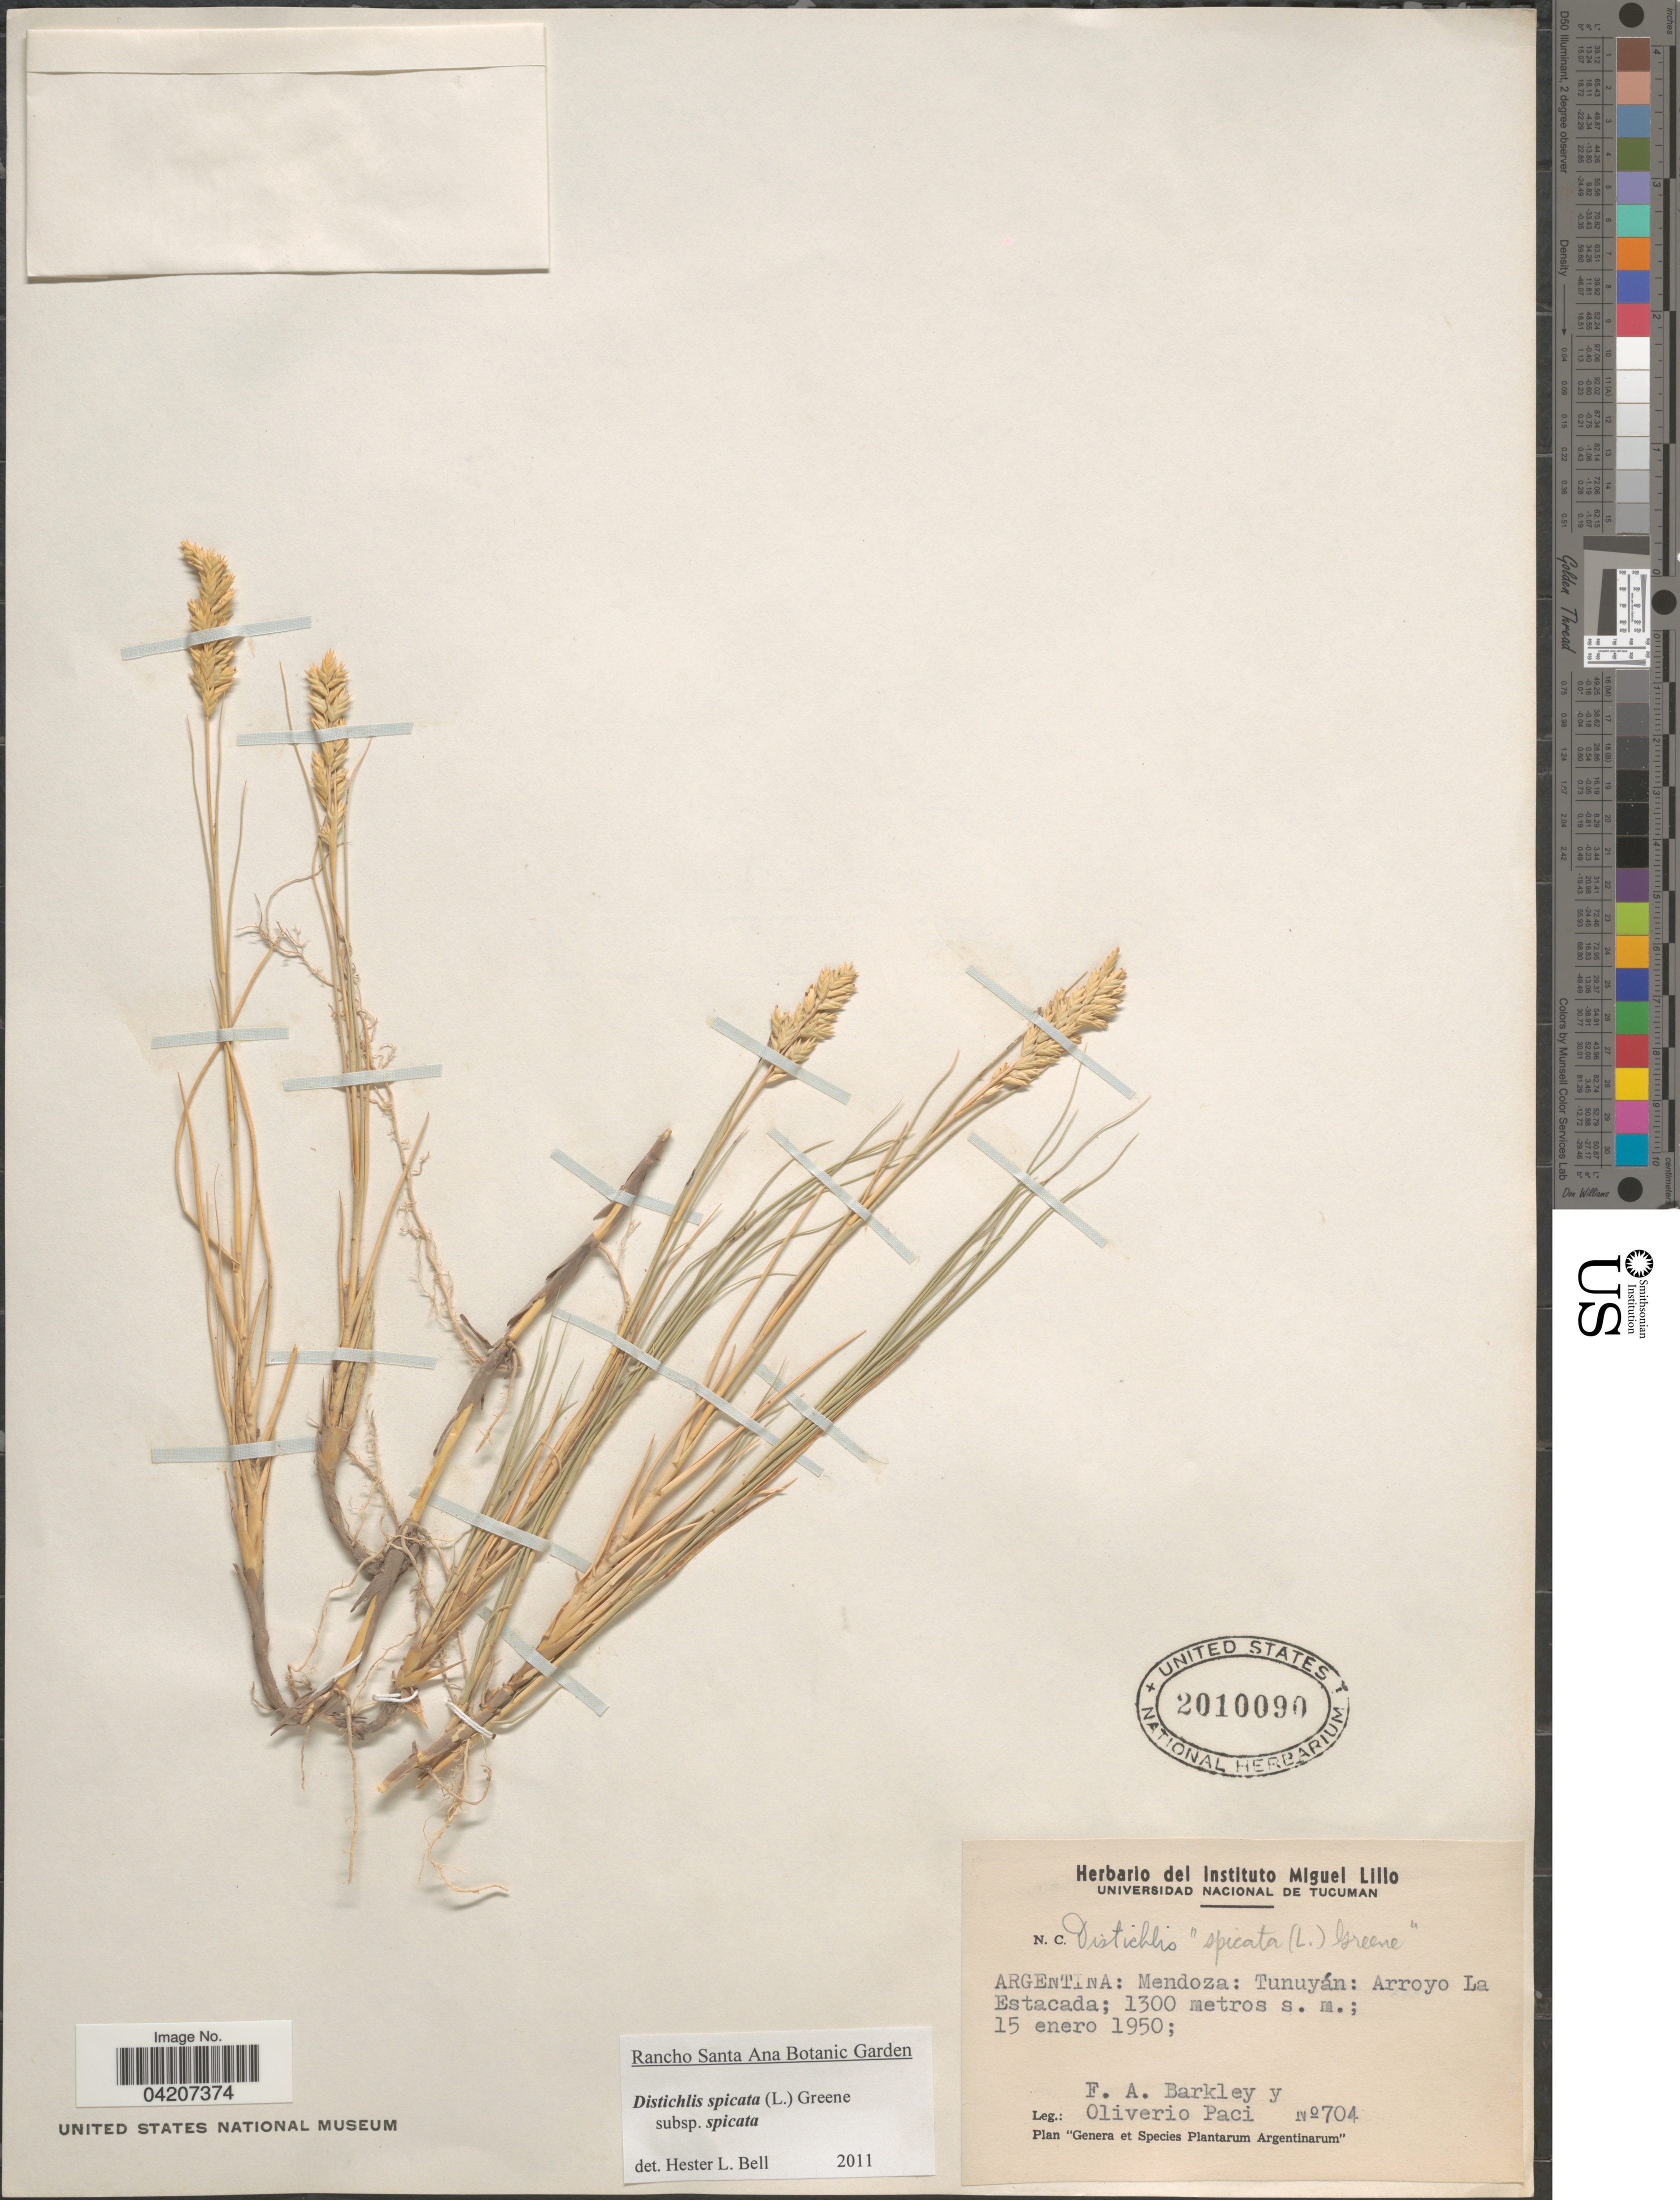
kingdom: Plantae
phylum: Tracheophyta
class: Liliopsida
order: Poales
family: Poaceae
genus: Distichlis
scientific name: Distichlis spicata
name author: (L.) Greene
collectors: F. A. Barkley & O. Paci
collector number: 704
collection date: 1950-01-15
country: Argentina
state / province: Mendoza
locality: Tunuyán: Arroyo La Estacada.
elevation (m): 1300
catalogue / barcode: US 2010090